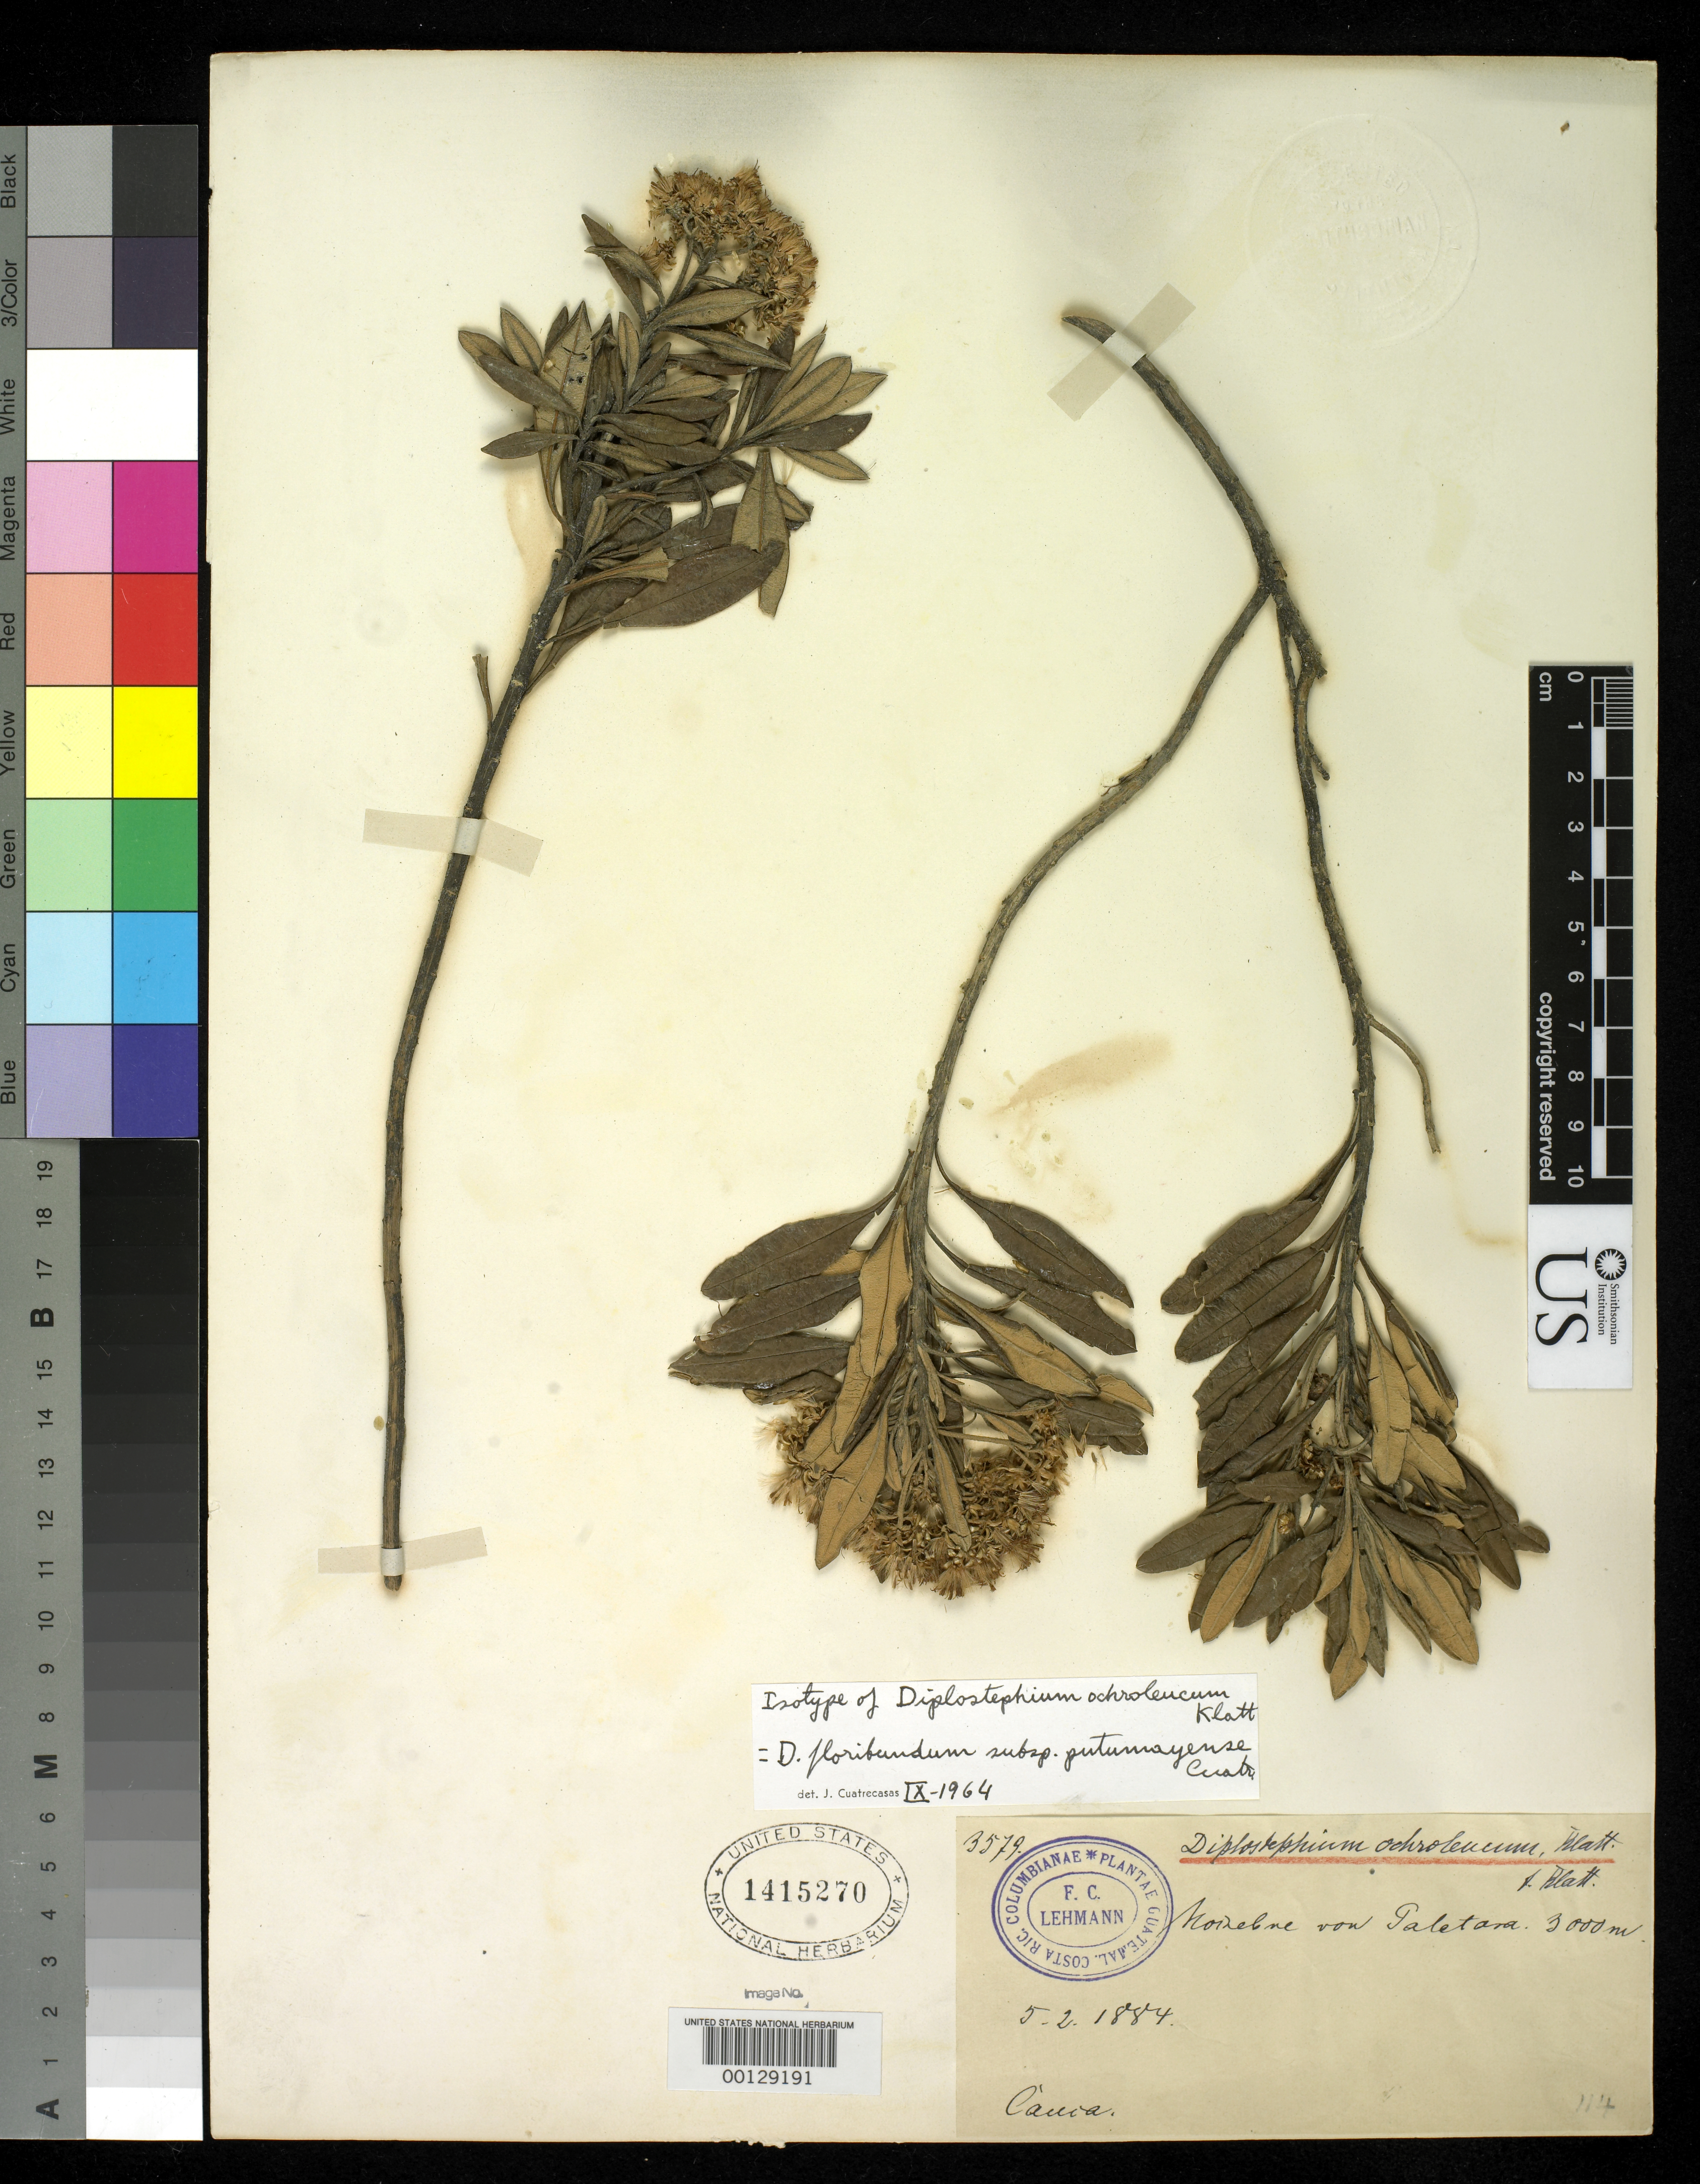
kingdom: Plantae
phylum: Tracheophyta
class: Magnoliopsida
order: Asterales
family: Asteraceae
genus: Diplostephium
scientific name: Diplostephium ochroleucum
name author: Klatt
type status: Isotype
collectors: F. C. Lehmann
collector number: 3579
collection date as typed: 05 Feb 1884 or 02 May 1884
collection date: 1884-02-05 or 1884-05-02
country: Colombia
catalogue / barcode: US 1415270